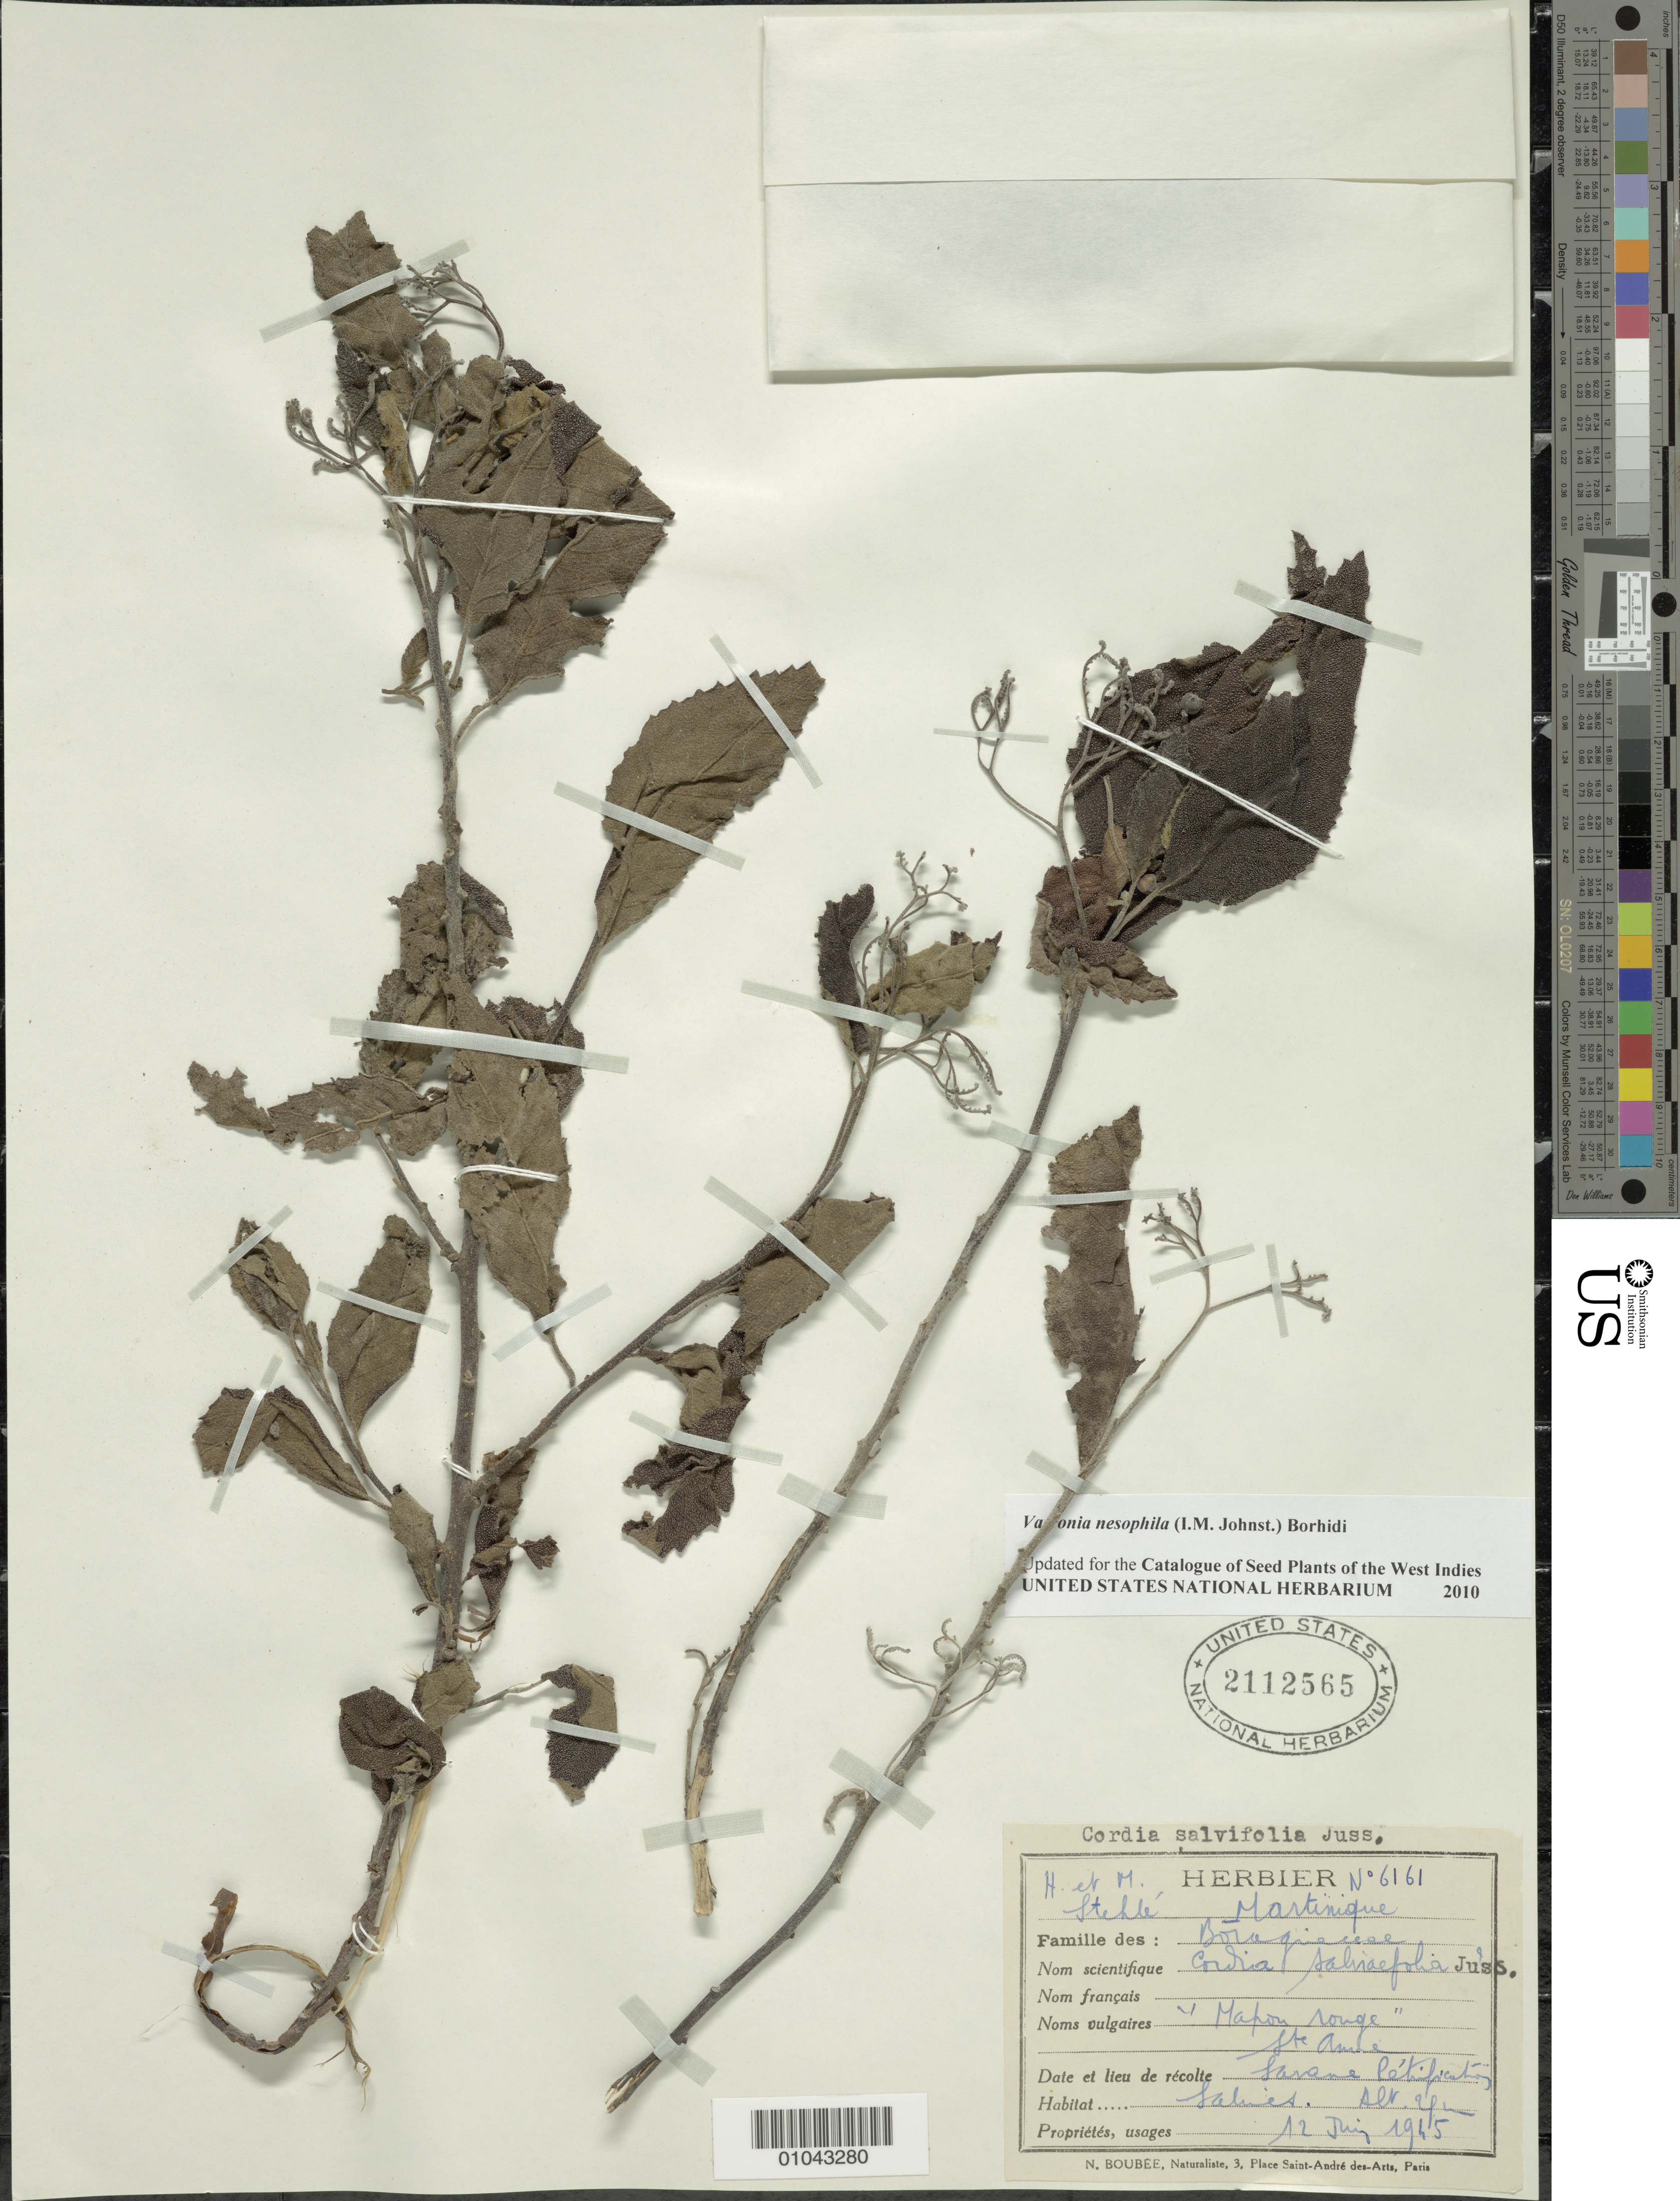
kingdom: Plantae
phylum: Tracheophyta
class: Magnoliopsida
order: Boraginales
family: Cordiaceae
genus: Varronia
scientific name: Varronia nesophila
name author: (I.M. Johnst.) Borhidi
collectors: H. Stehlé & M. Stehlé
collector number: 6161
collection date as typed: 12 Jun 1945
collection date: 1945-06-12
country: Martinique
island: Martinique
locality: Ste. Anne, Savane Pétrificates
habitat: Salines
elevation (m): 21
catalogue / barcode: US 2112565